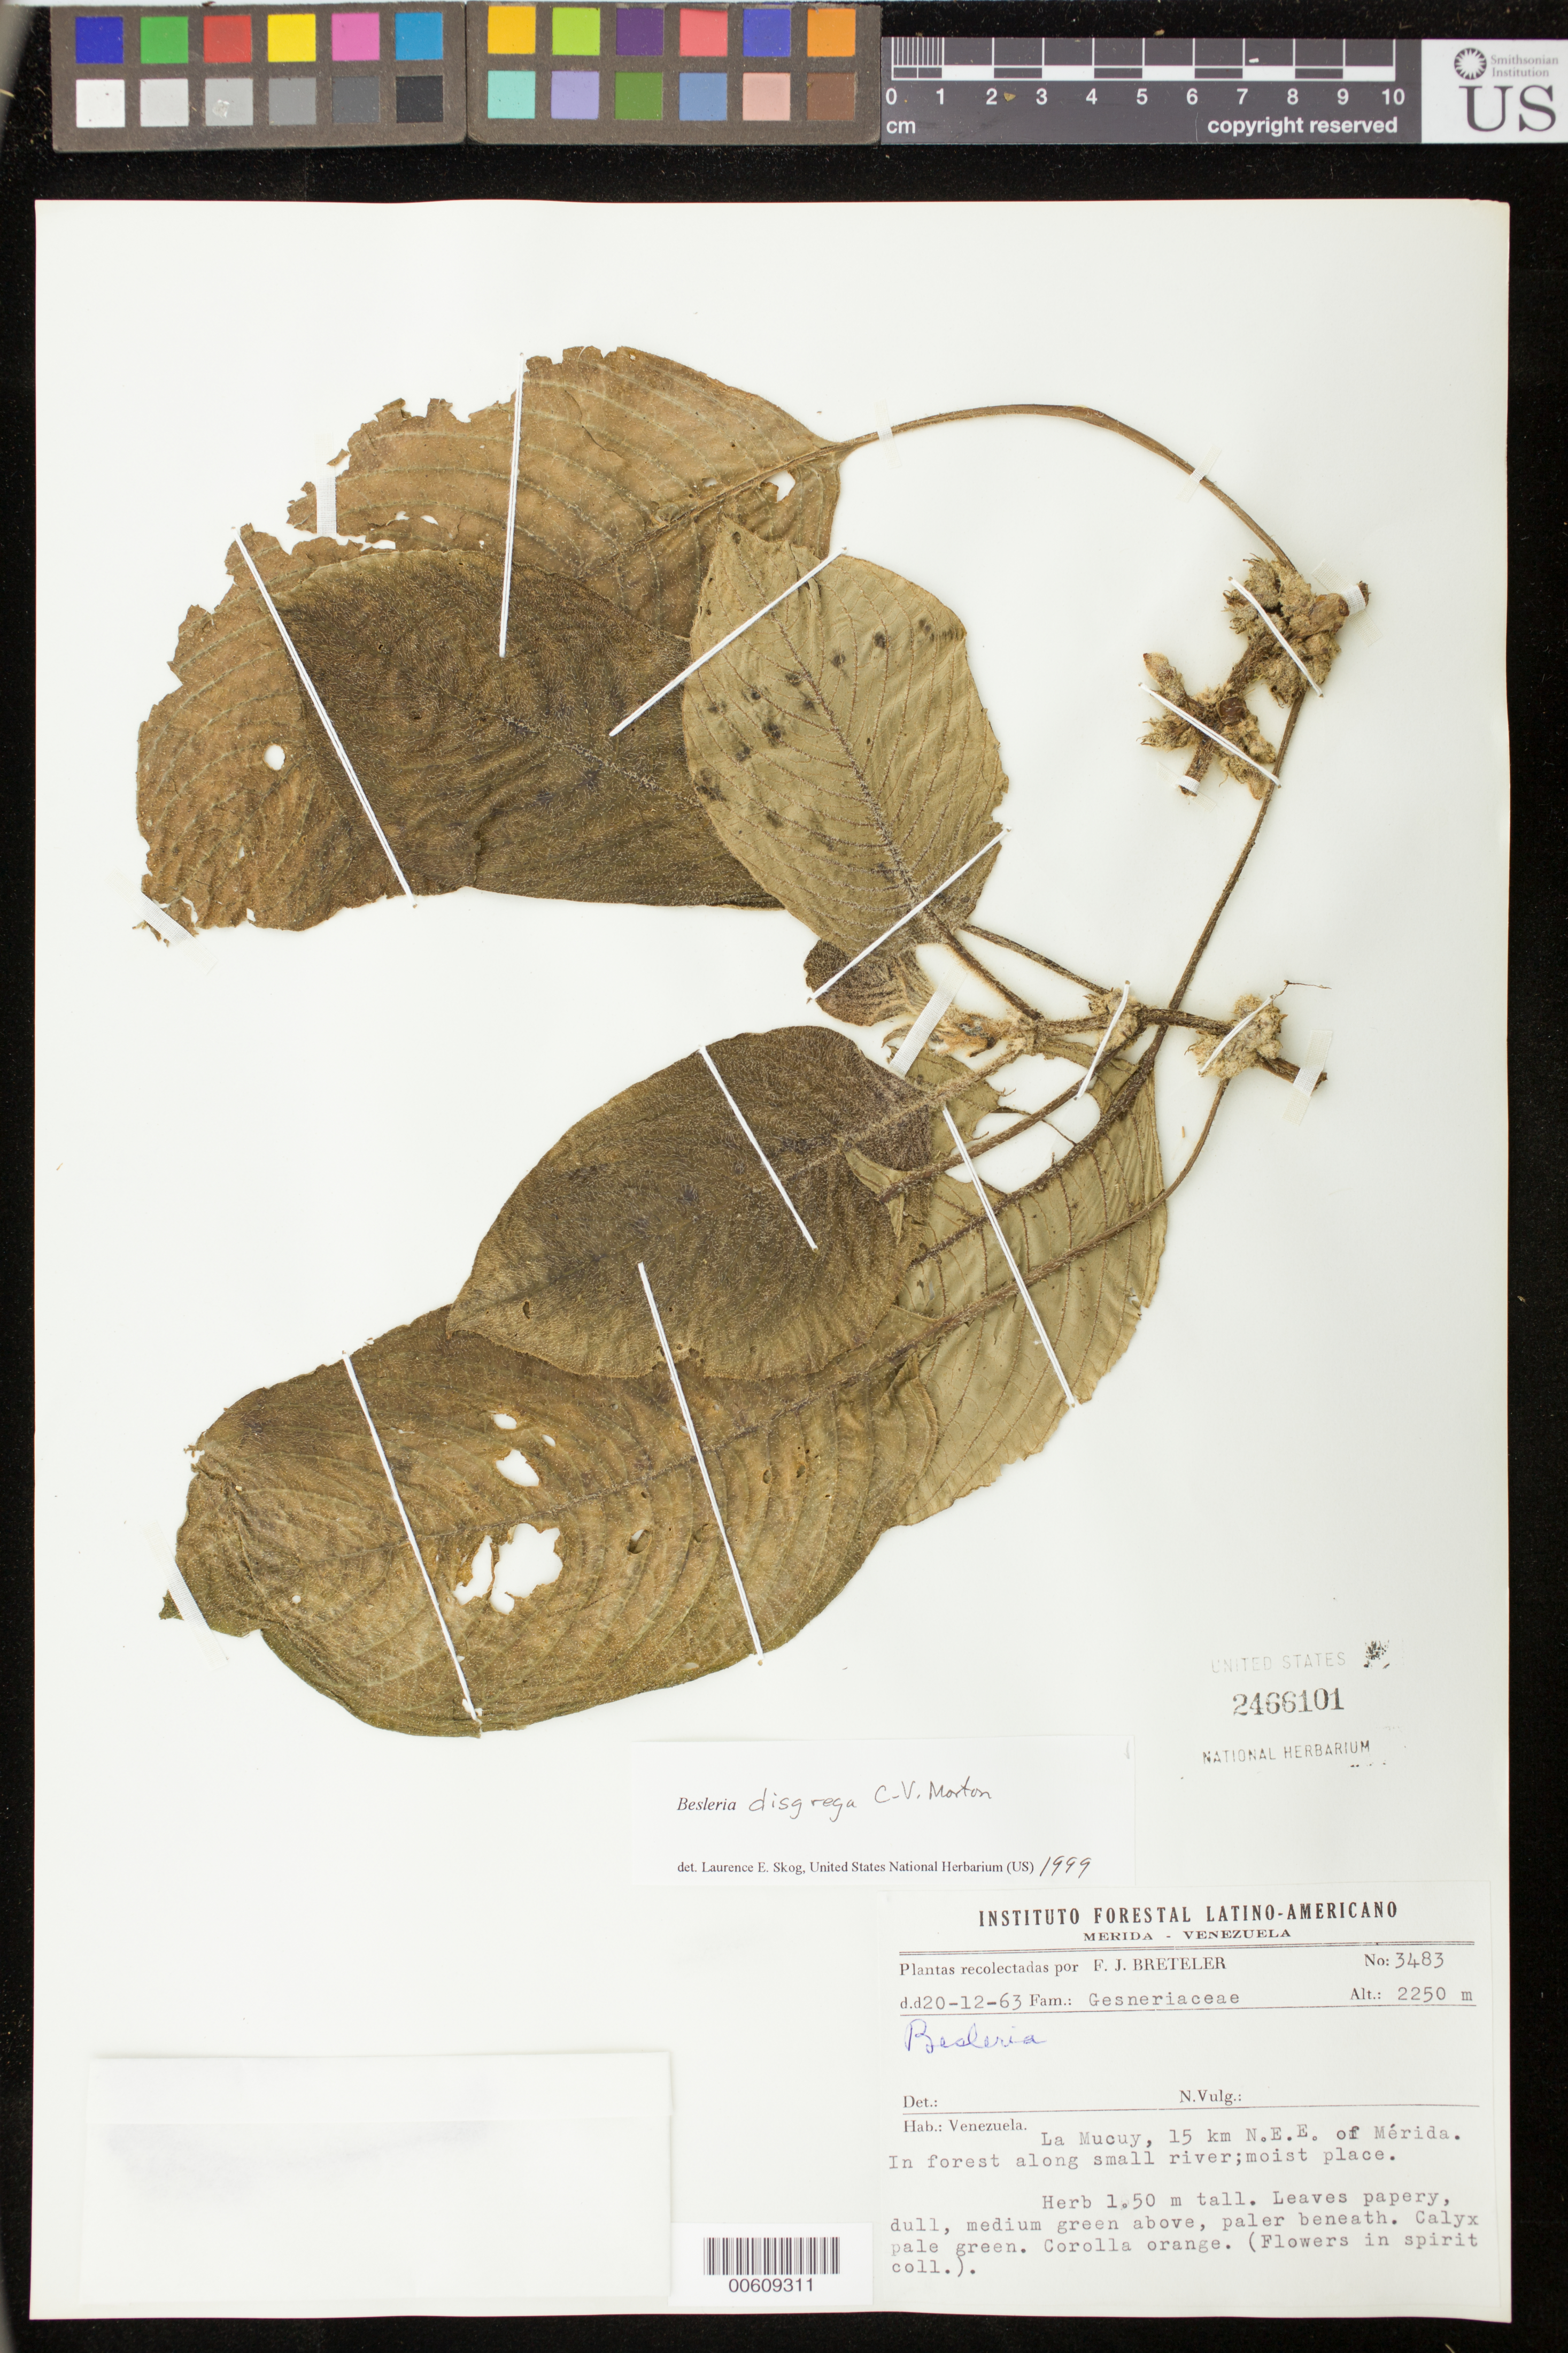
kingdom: Plantae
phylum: Tracheophyta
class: Magnoliopsida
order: Lamiales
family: Gesneriaceae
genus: Besleria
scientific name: Besleria disgrega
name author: C.V. Morton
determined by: Skog, Laurence E.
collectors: F. J. Breteler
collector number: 3483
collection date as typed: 20 Dec 1963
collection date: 1963-12-20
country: Venezuela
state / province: Mérida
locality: La Mucuy, 15 km NEE of Mérida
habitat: In forest along small river; moist place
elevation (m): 2250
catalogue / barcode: US 2466101